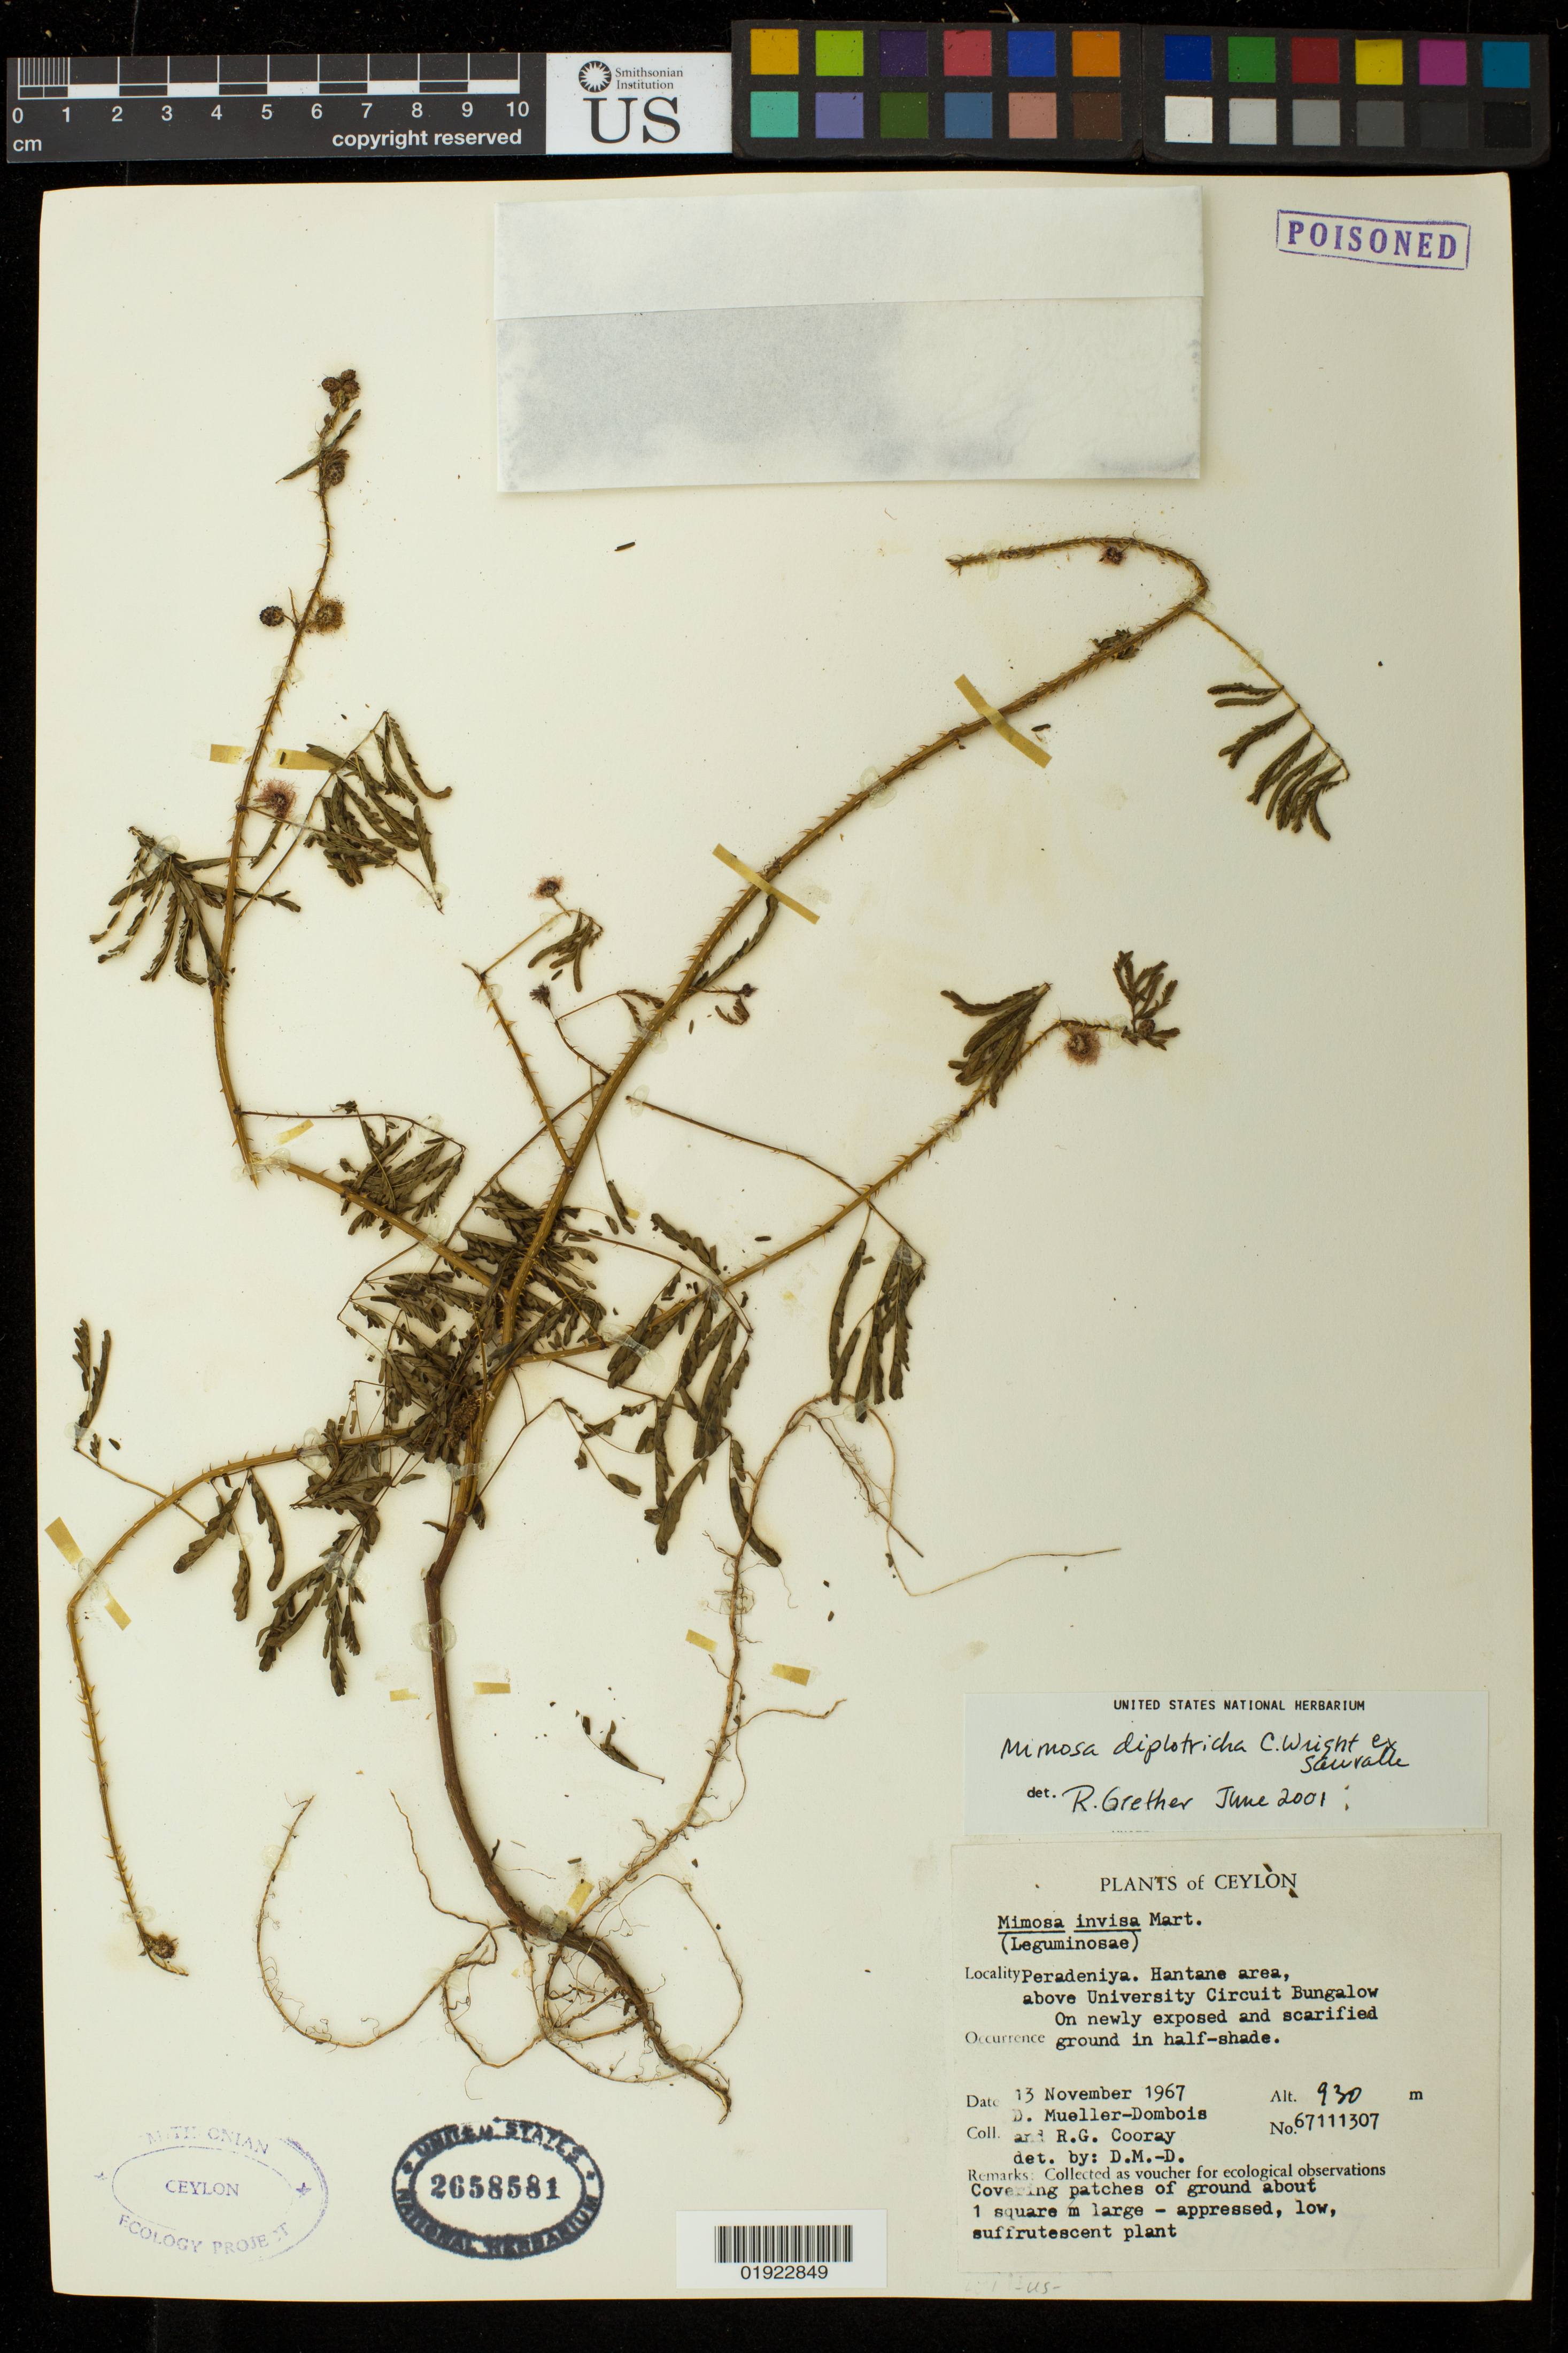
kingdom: Plantae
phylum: Tracheophyta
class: Magnoliopsida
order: Fabales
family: Fabaceae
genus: Mimosa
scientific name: Mimosa diplotricha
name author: C. Wright in Sauvalle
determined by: Grether, R.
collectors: D. Mueller-Dombois & R. Cooray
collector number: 67111307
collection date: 1967-11-13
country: Sri Lanka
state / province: Central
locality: Peradeniya. Hantane area, above University Circuit Bungalow.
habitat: On newly exposed and scarified ground in half-shade.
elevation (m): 930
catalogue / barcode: US 2658581